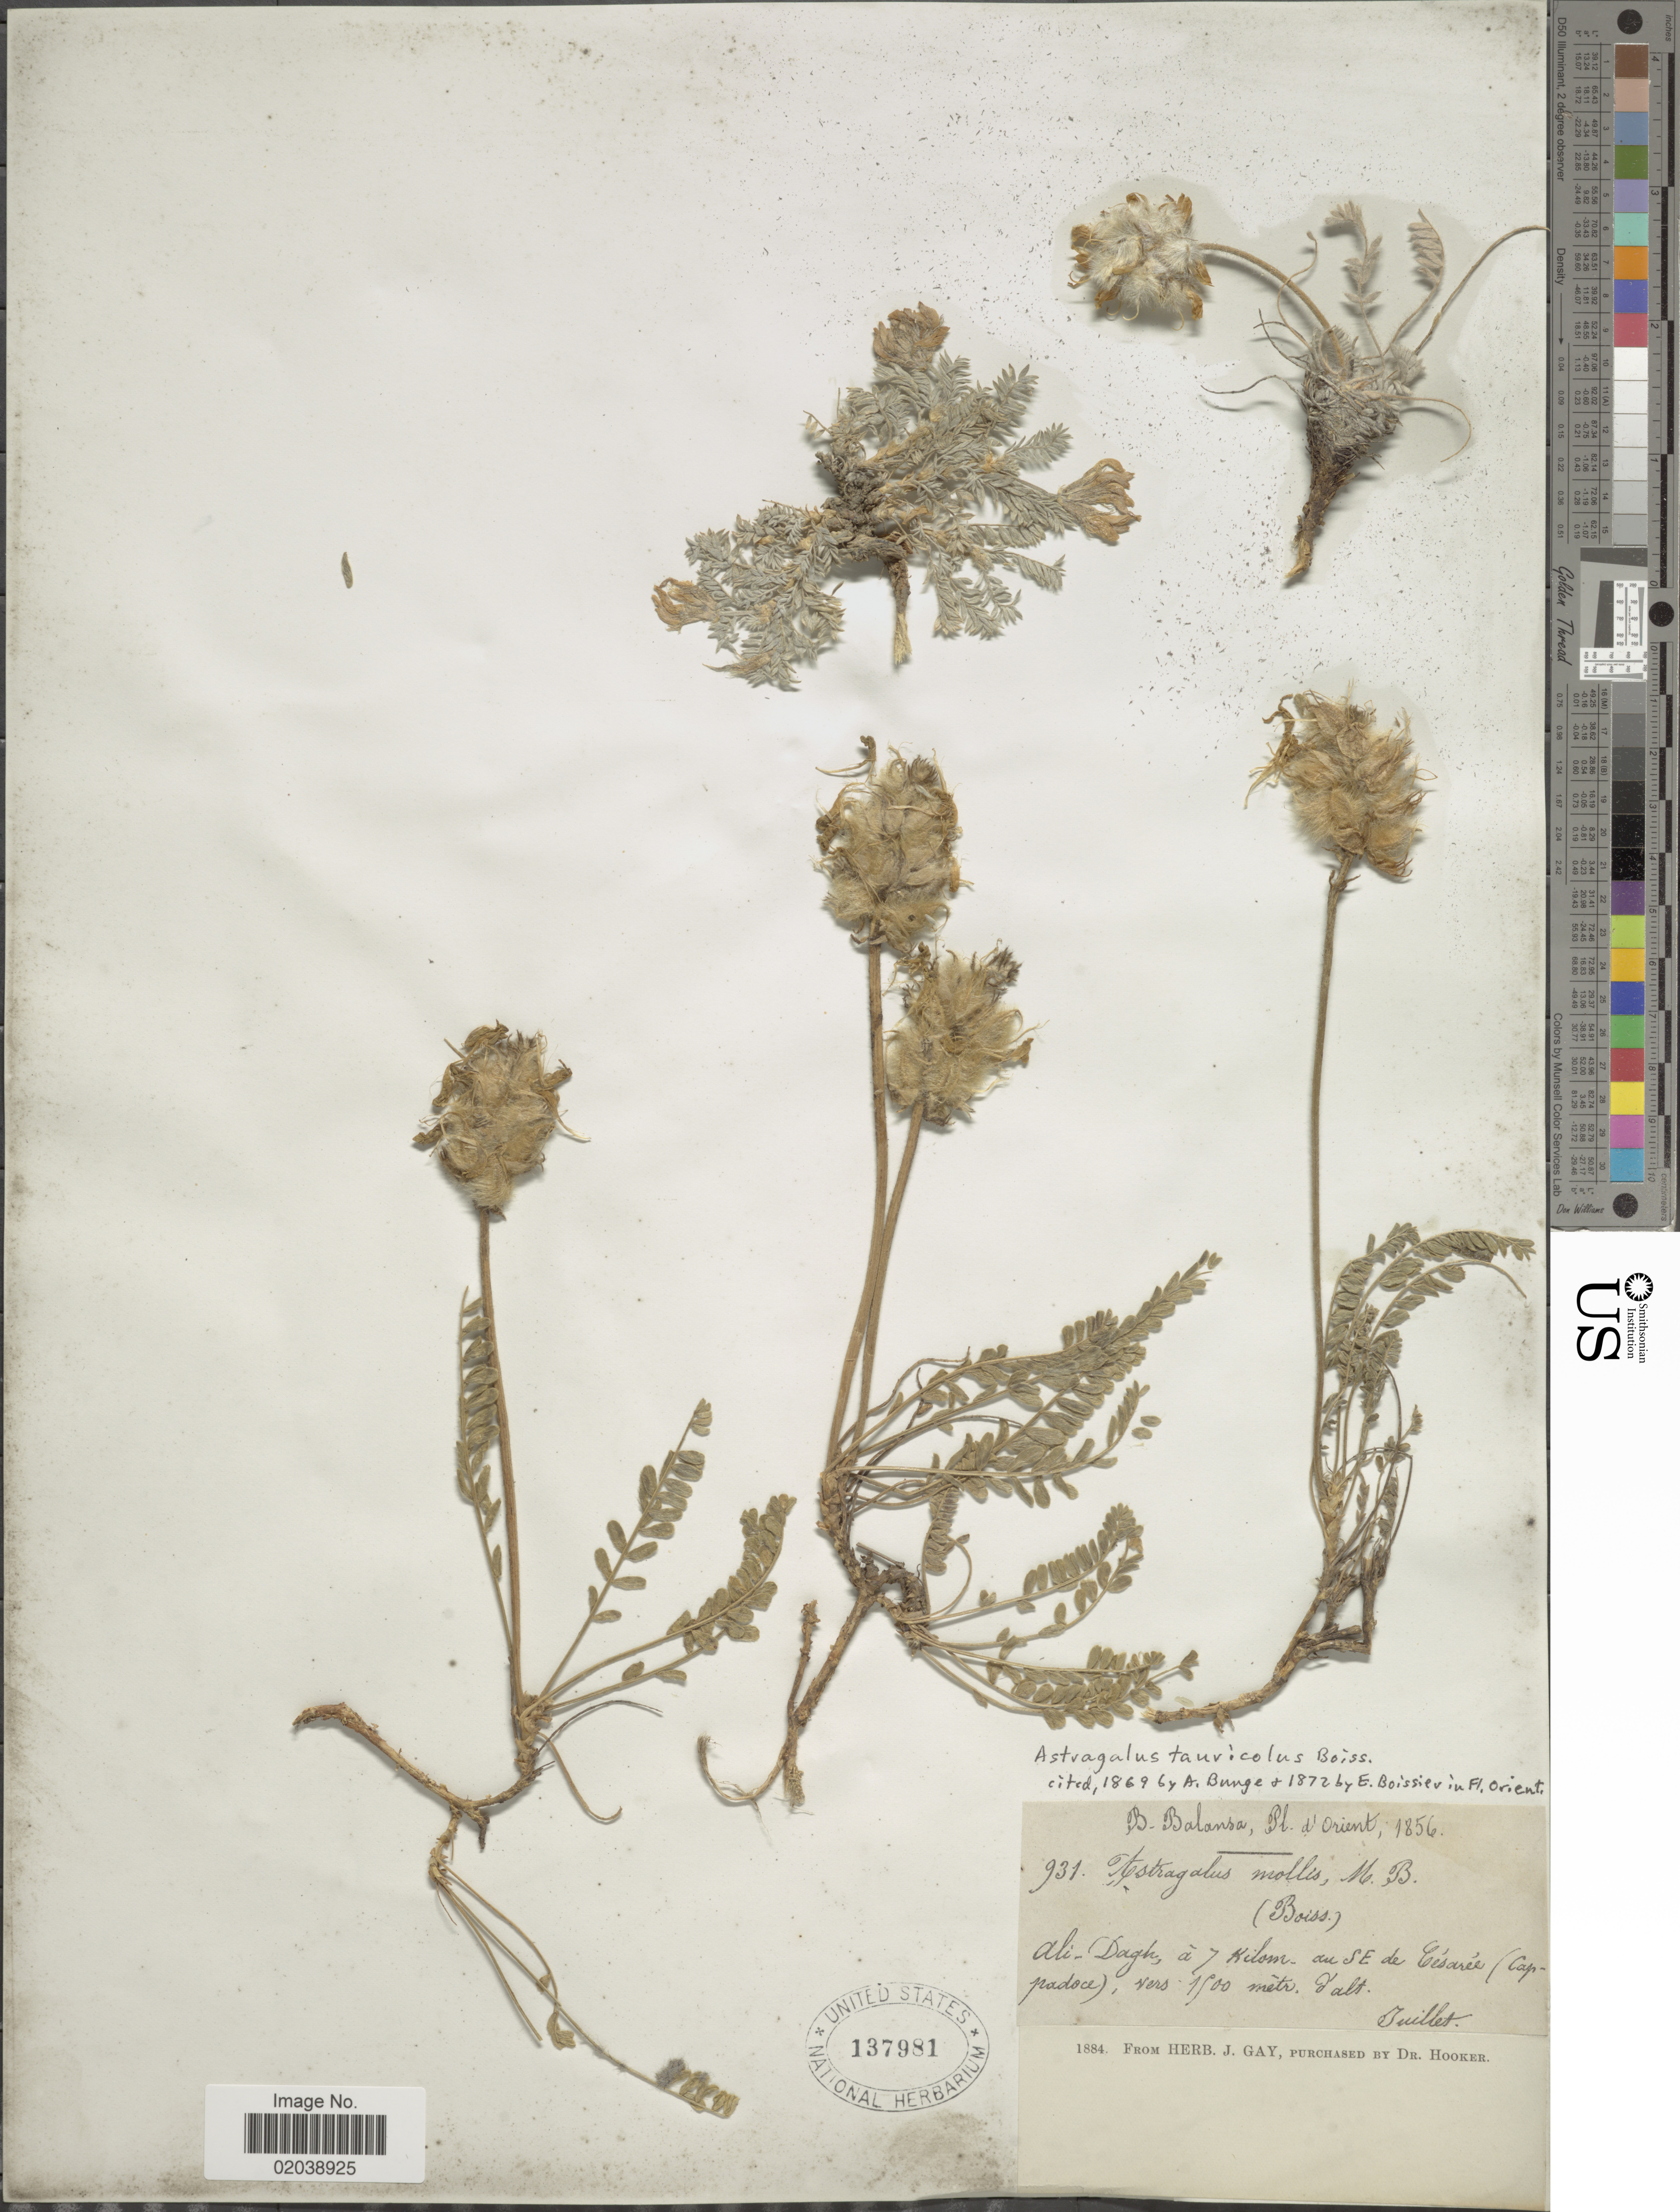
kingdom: Plantae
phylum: Tracheophyta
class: Magnoliopsida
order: Fabales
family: Fabaceae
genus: Astragalus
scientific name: Astragalus tauricola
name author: Boiss.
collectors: B. Balansa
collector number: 931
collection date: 1856-07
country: Turkey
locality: Pl. d'Orient, Ali Dagh, a 7 kilom. au SE de Cesaree (Cappadoce)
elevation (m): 1100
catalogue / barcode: US 137981